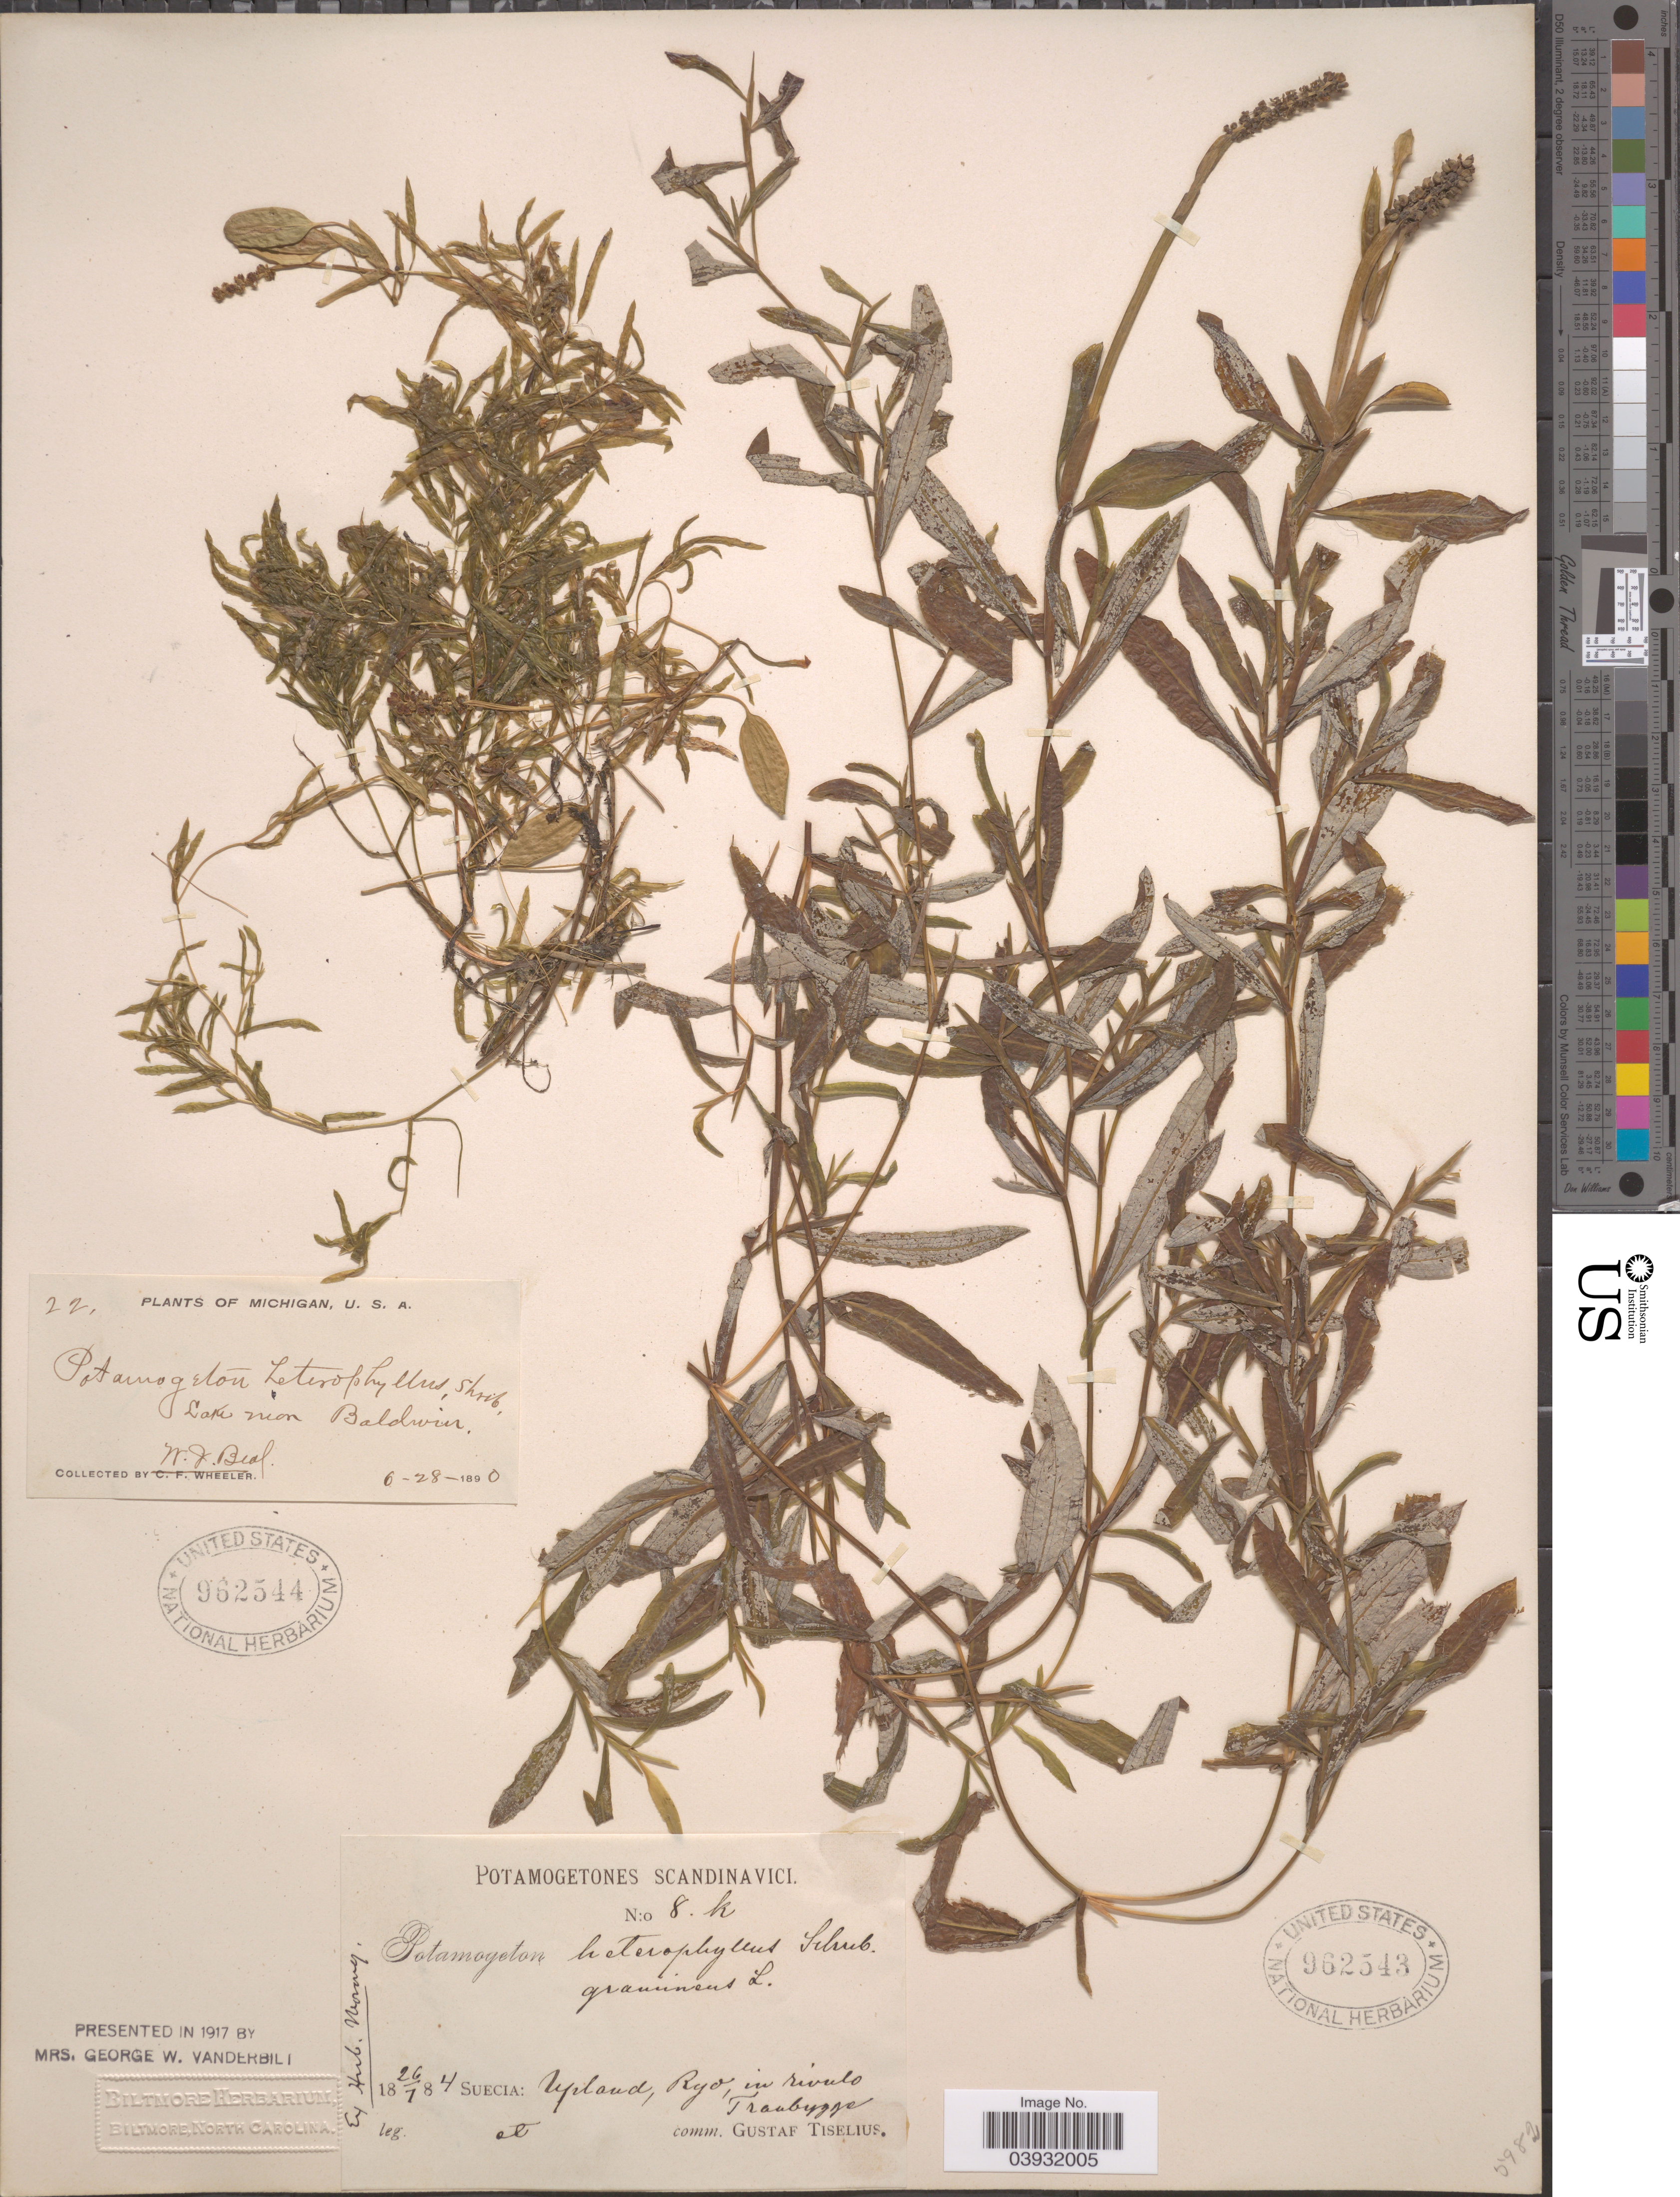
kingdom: Plantae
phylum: Tracheophyta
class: Liliopsida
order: Alismatales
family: Potamogetonaceae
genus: Potamogeton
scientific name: Potamogeton heterophyllus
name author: Schreb.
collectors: G. Tiselius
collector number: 8k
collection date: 1884-07-26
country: Sweden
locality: Suecia: Upland, Ryd, in rivulo Traubygge.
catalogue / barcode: US 962543